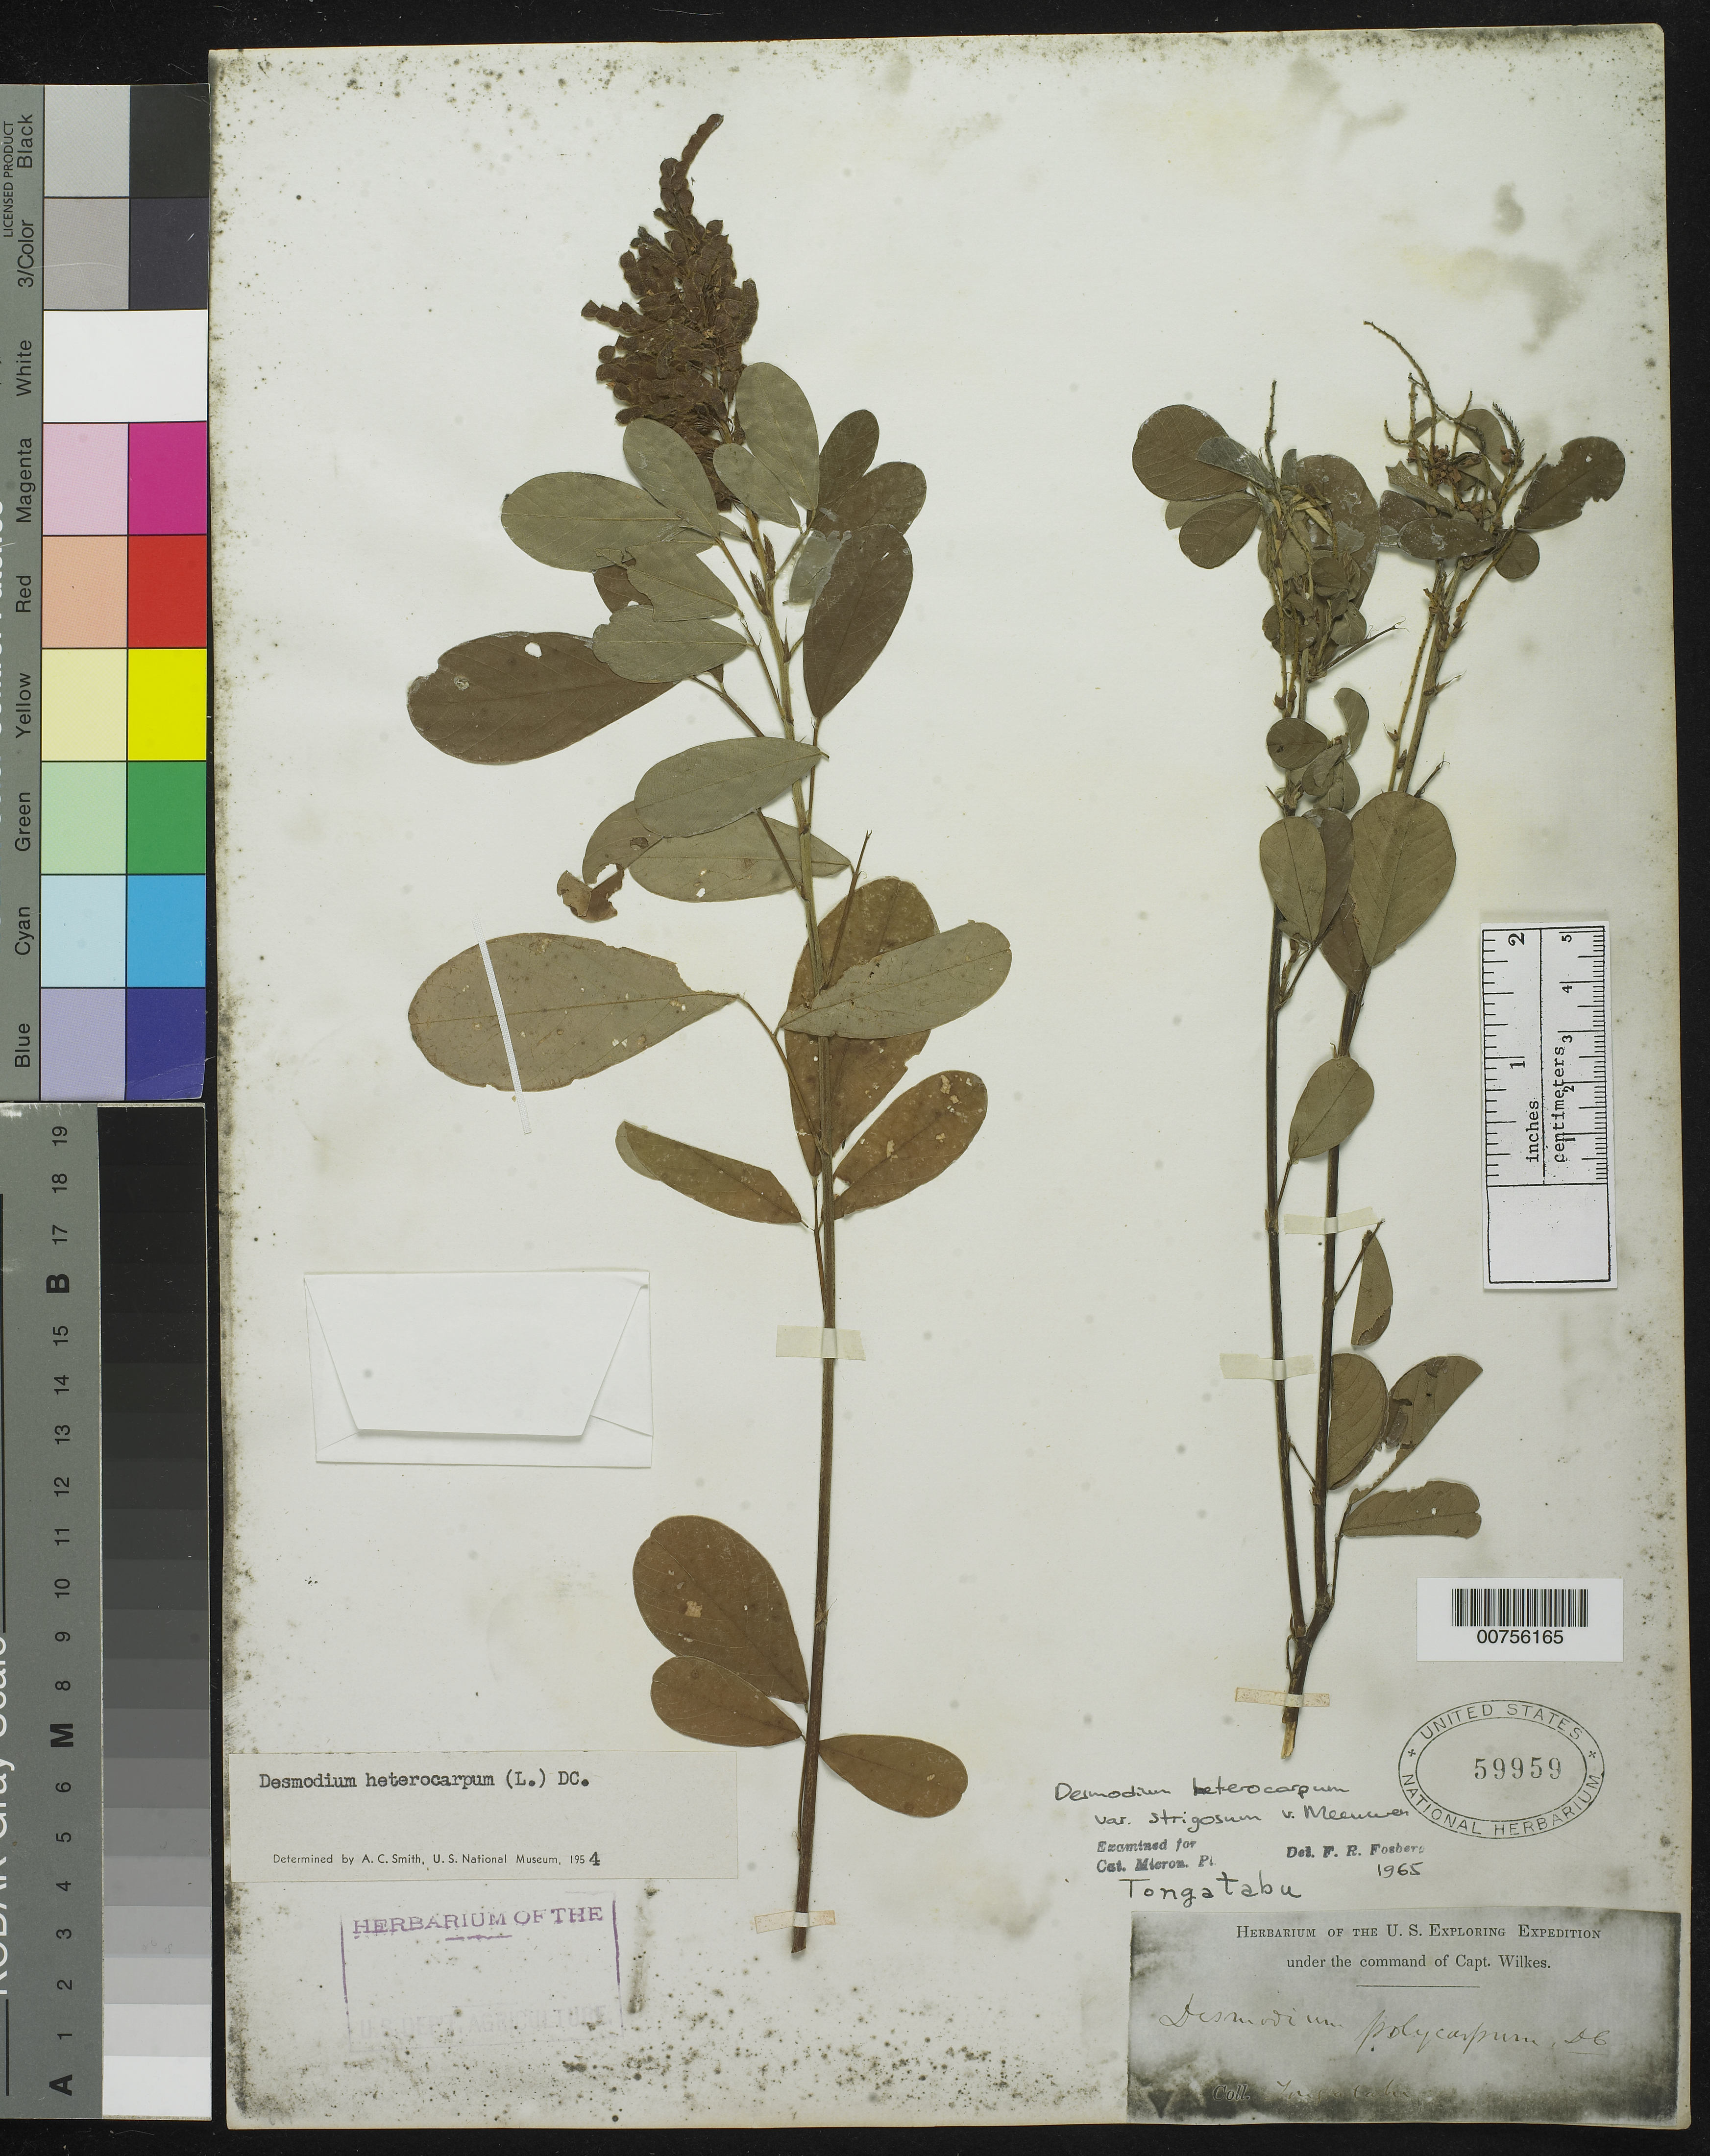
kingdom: Plantae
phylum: Tracheophyta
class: Magnoliopsida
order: Fabales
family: Fabaceae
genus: Grona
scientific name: Grona heterocarpos var. strigosa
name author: (Meeuwen) H. Ohashi & K. Ohashi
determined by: Strong, Mark T., (BOT), Smithsonian Institution - National Museum of Natural History (UNITED STATES)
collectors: Wilkes Explor. Exped.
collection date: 1838/1842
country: Tonga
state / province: Tongatabu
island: Tongatapu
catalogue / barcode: US 59959